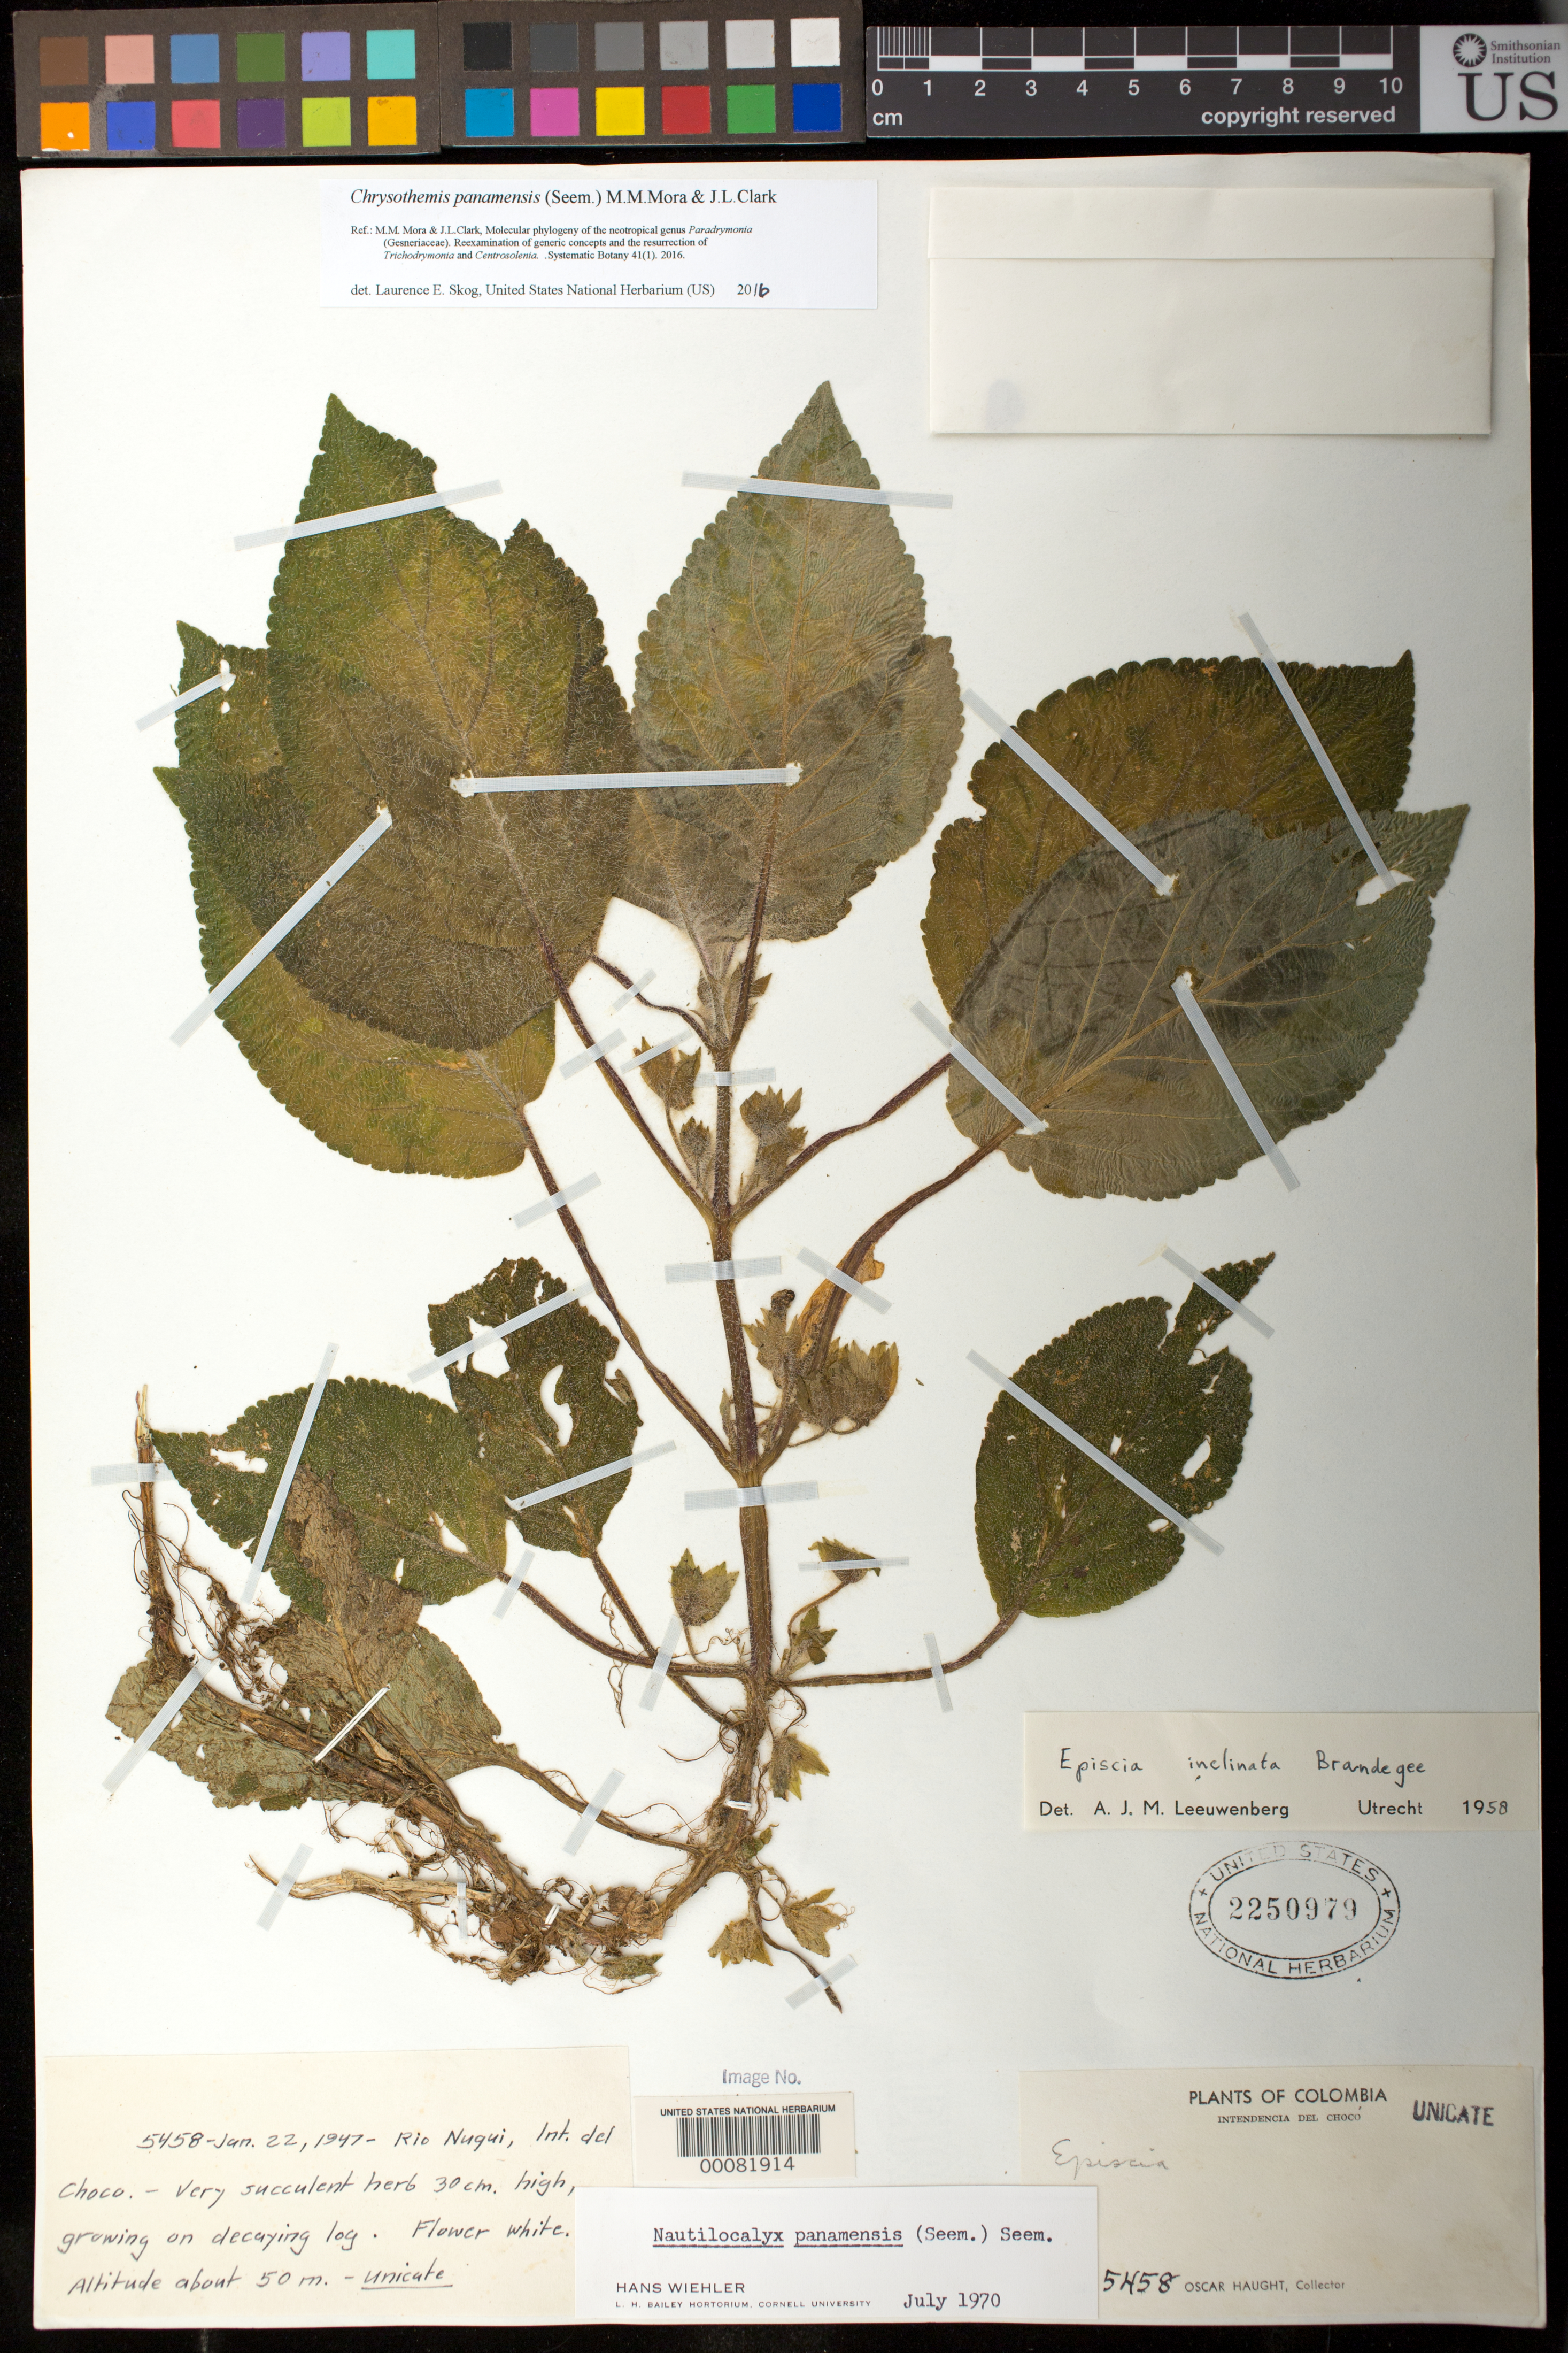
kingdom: Plantae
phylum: Tracheophyta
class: Magnoliopsida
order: Lamiales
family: Gesneriaceae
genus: Chrysothemis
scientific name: Chrysothemis panamensis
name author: (Seem.) M.M. Mora & J.L. Clark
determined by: Skog, Laurence E.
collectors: O. L. Haught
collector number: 5458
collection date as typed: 22 Jan 1947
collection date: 1947-01-22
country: Colombia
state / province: Chocó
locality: Rio Nuqui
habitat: Growing on decaying log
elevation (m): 50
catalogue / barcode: US 2250979